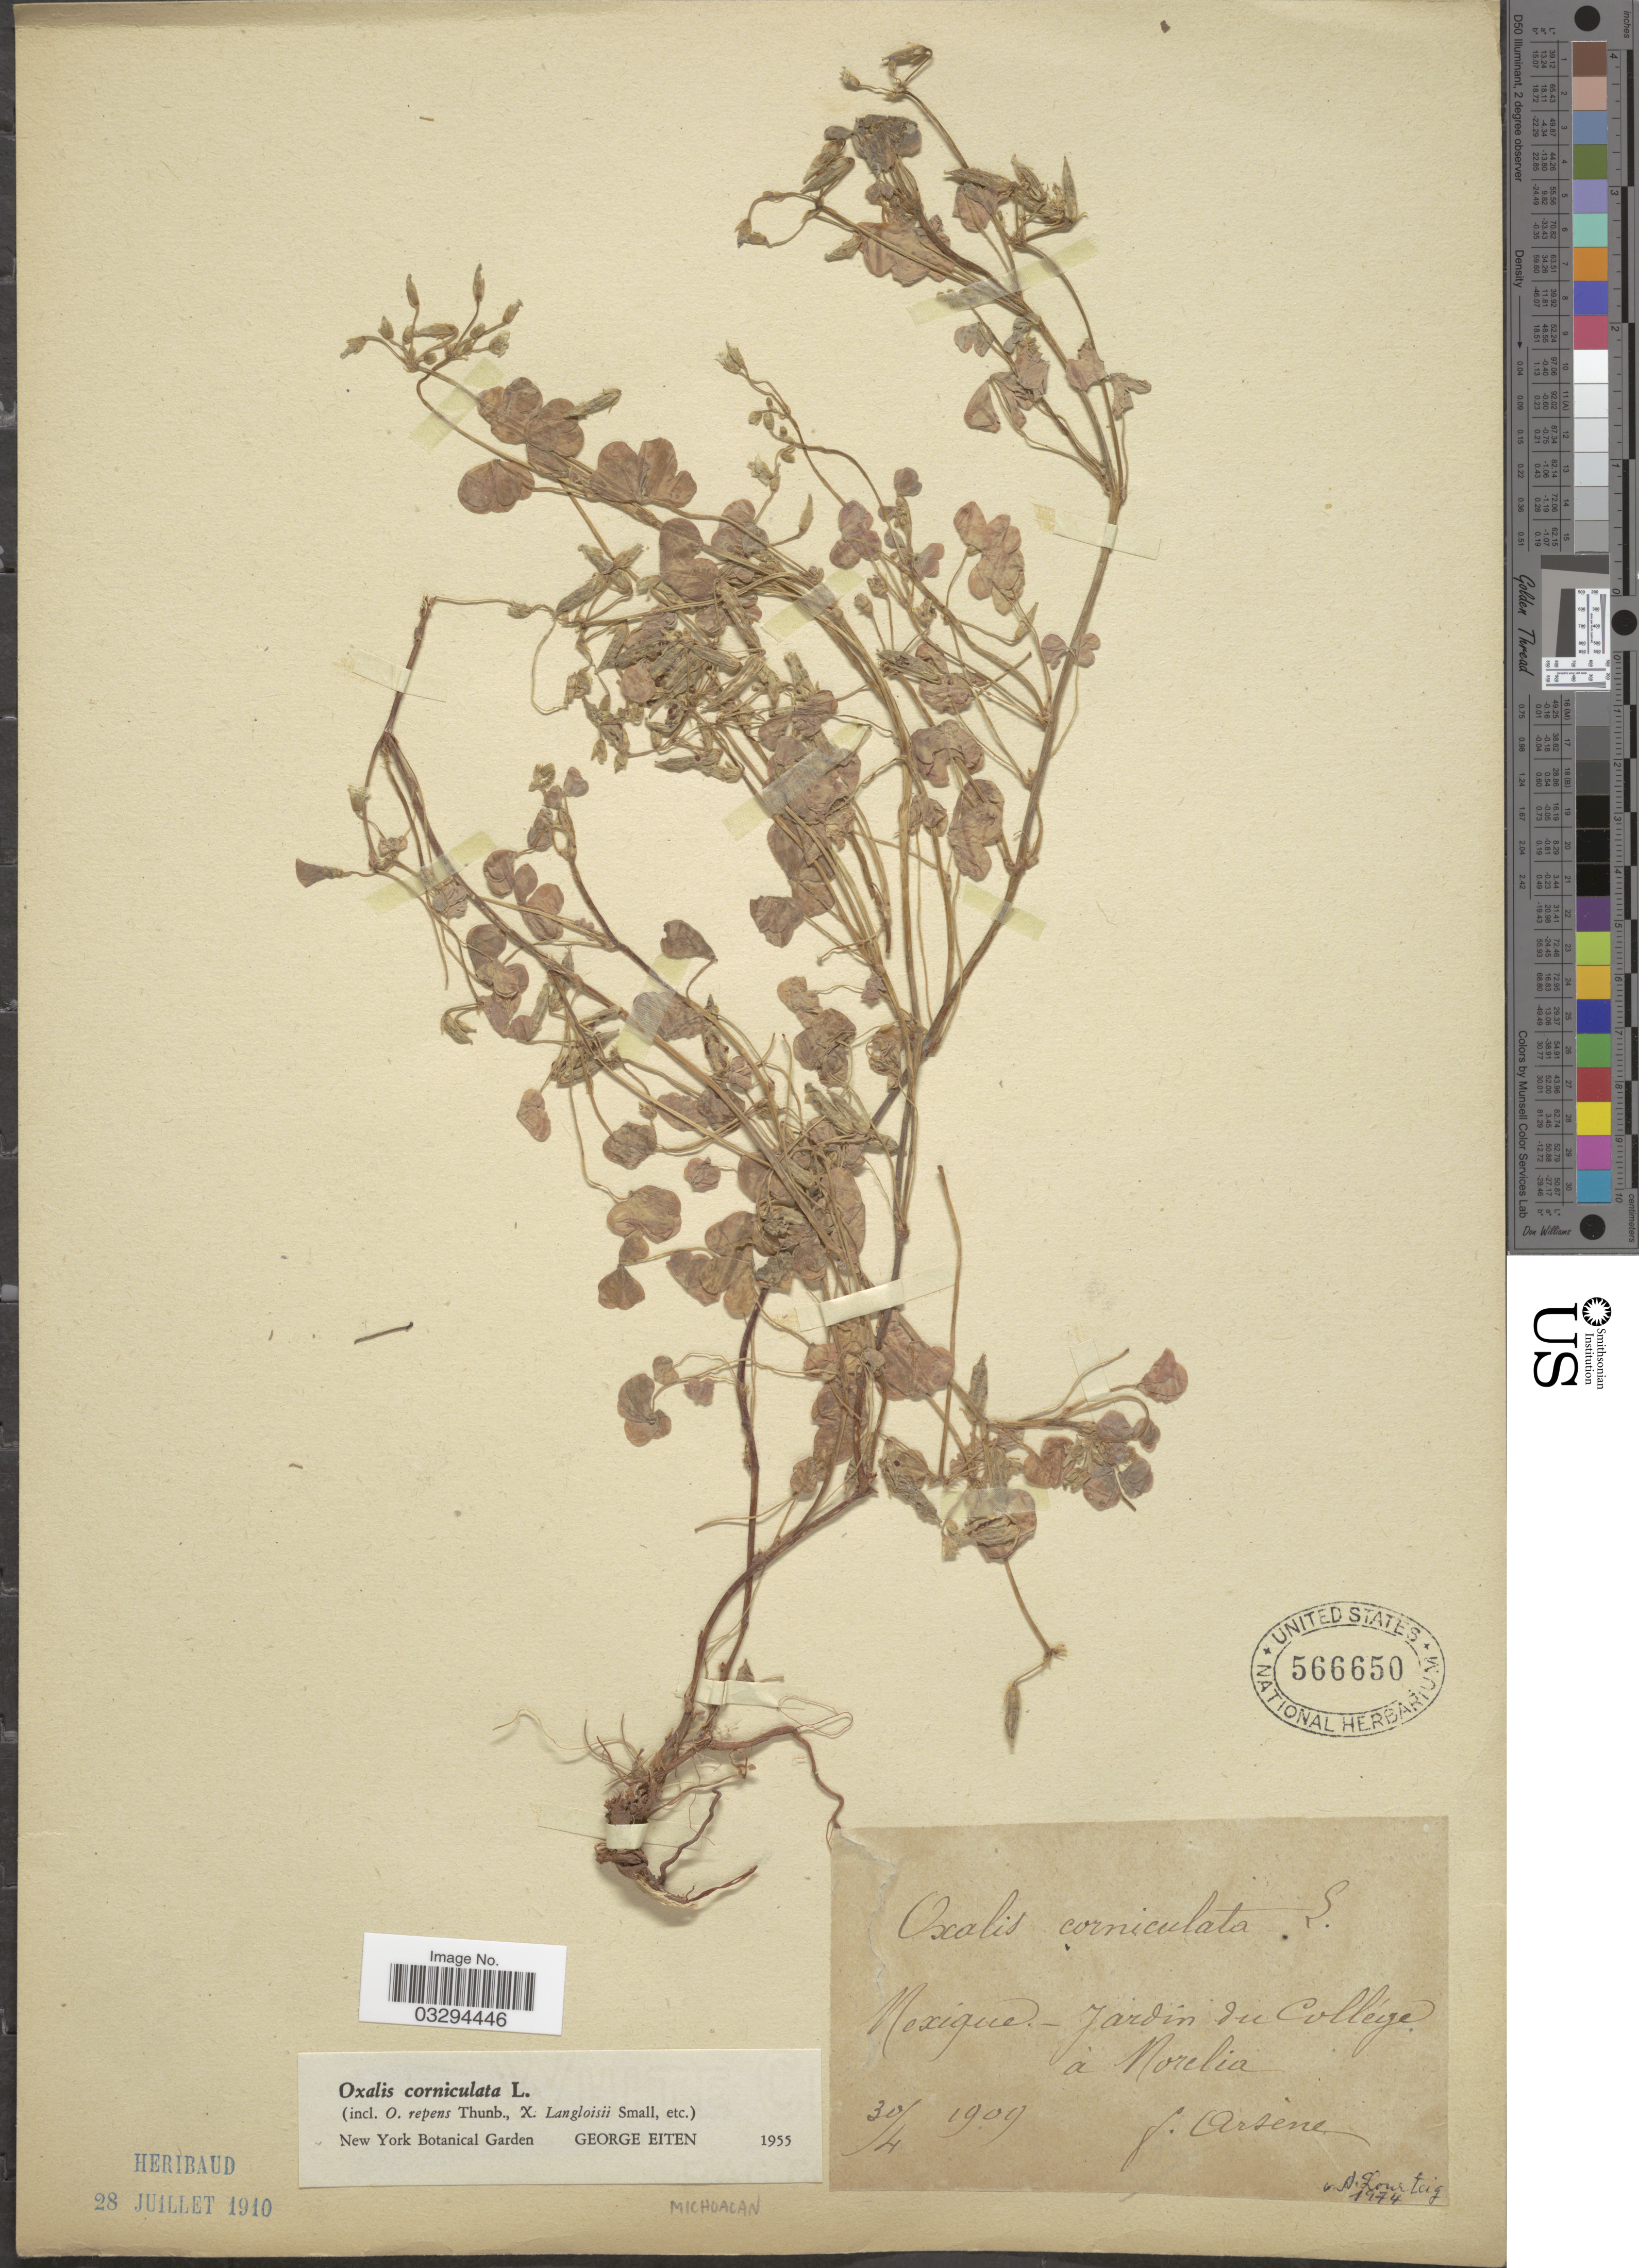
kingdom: Plantae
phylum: Tracheophyta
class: Magnoliopsida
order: Oxalidales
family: Oxalidaceae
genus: Oxalis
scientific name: Oxalis corniculata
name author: L.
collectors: F. Arsène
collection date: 1909-04-30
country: Mexico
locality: Jardin du Collége à Morelia.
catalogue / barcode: US 566650